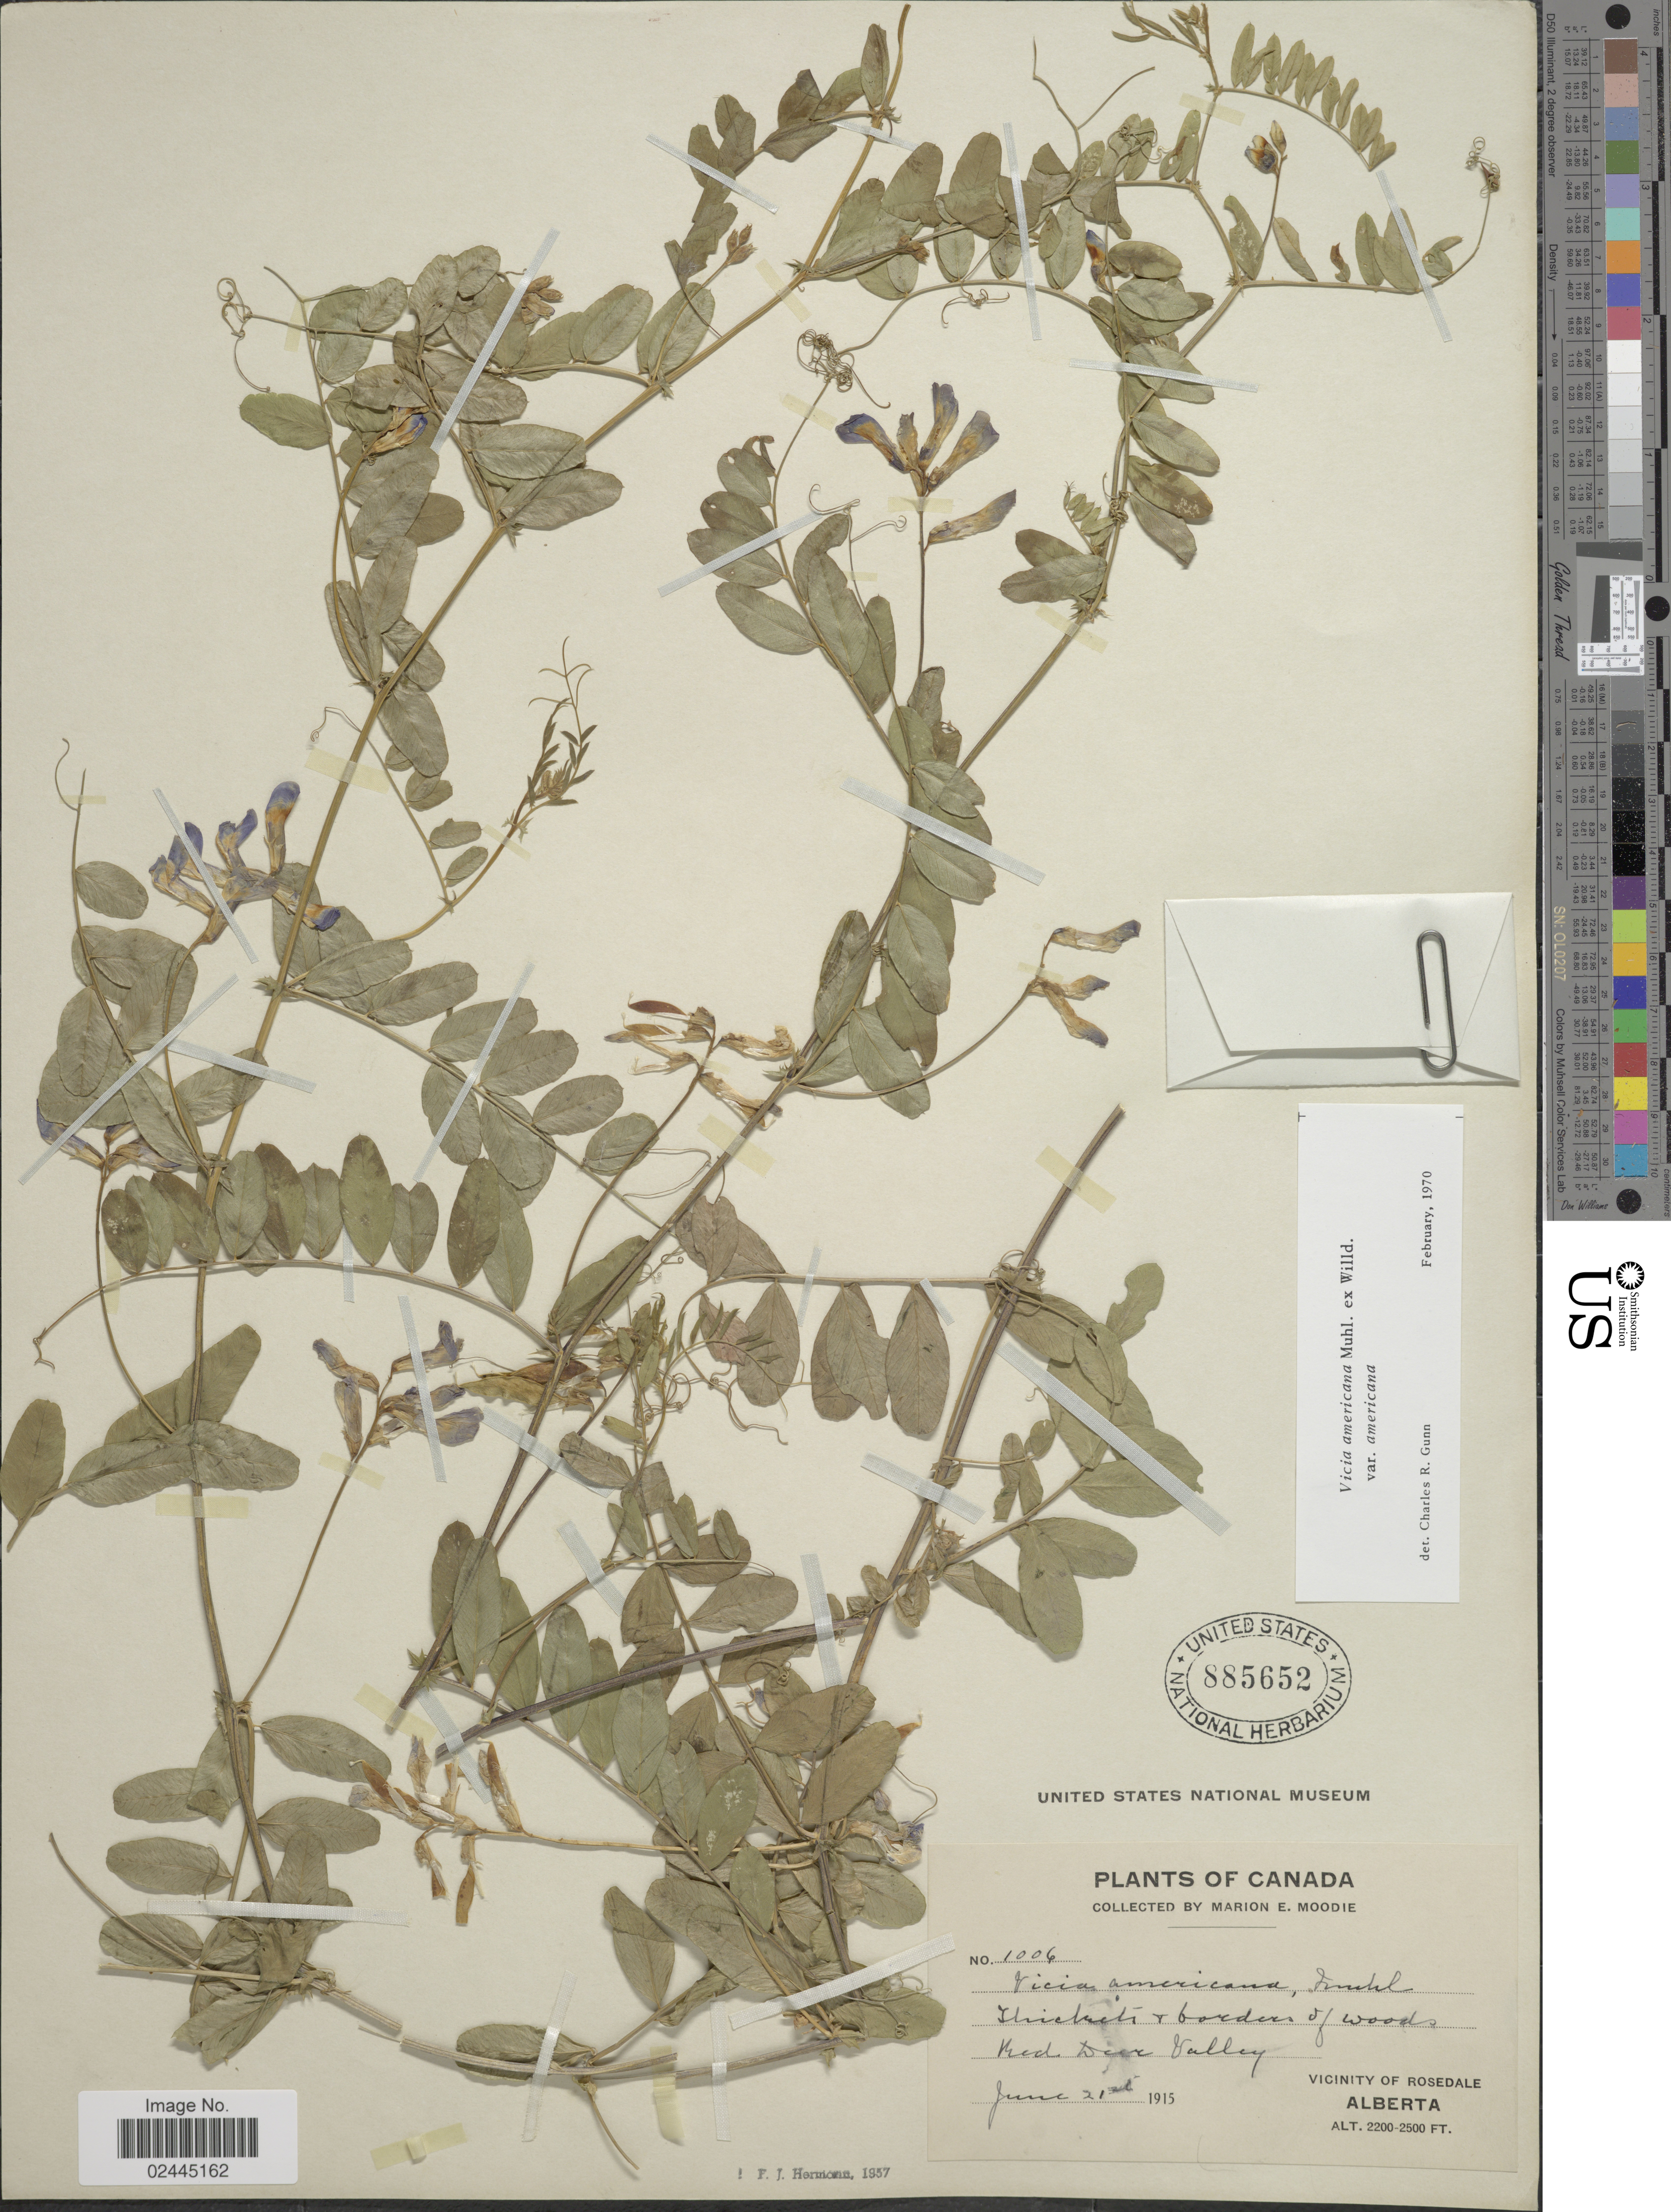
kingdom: Plantae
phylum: Tracheophyta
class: Magnoliopsida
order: Fabales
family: Fabaceae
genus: Vicia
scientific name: Vicia americana var. americana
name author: Muhl. ex Willd.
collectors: M. E. Moodie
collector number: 1006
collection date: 1915-06-21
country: Canada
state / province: Alberta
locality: Red Deer Valley. vicinity of Rosedale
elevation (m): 671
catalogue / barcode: US 885652